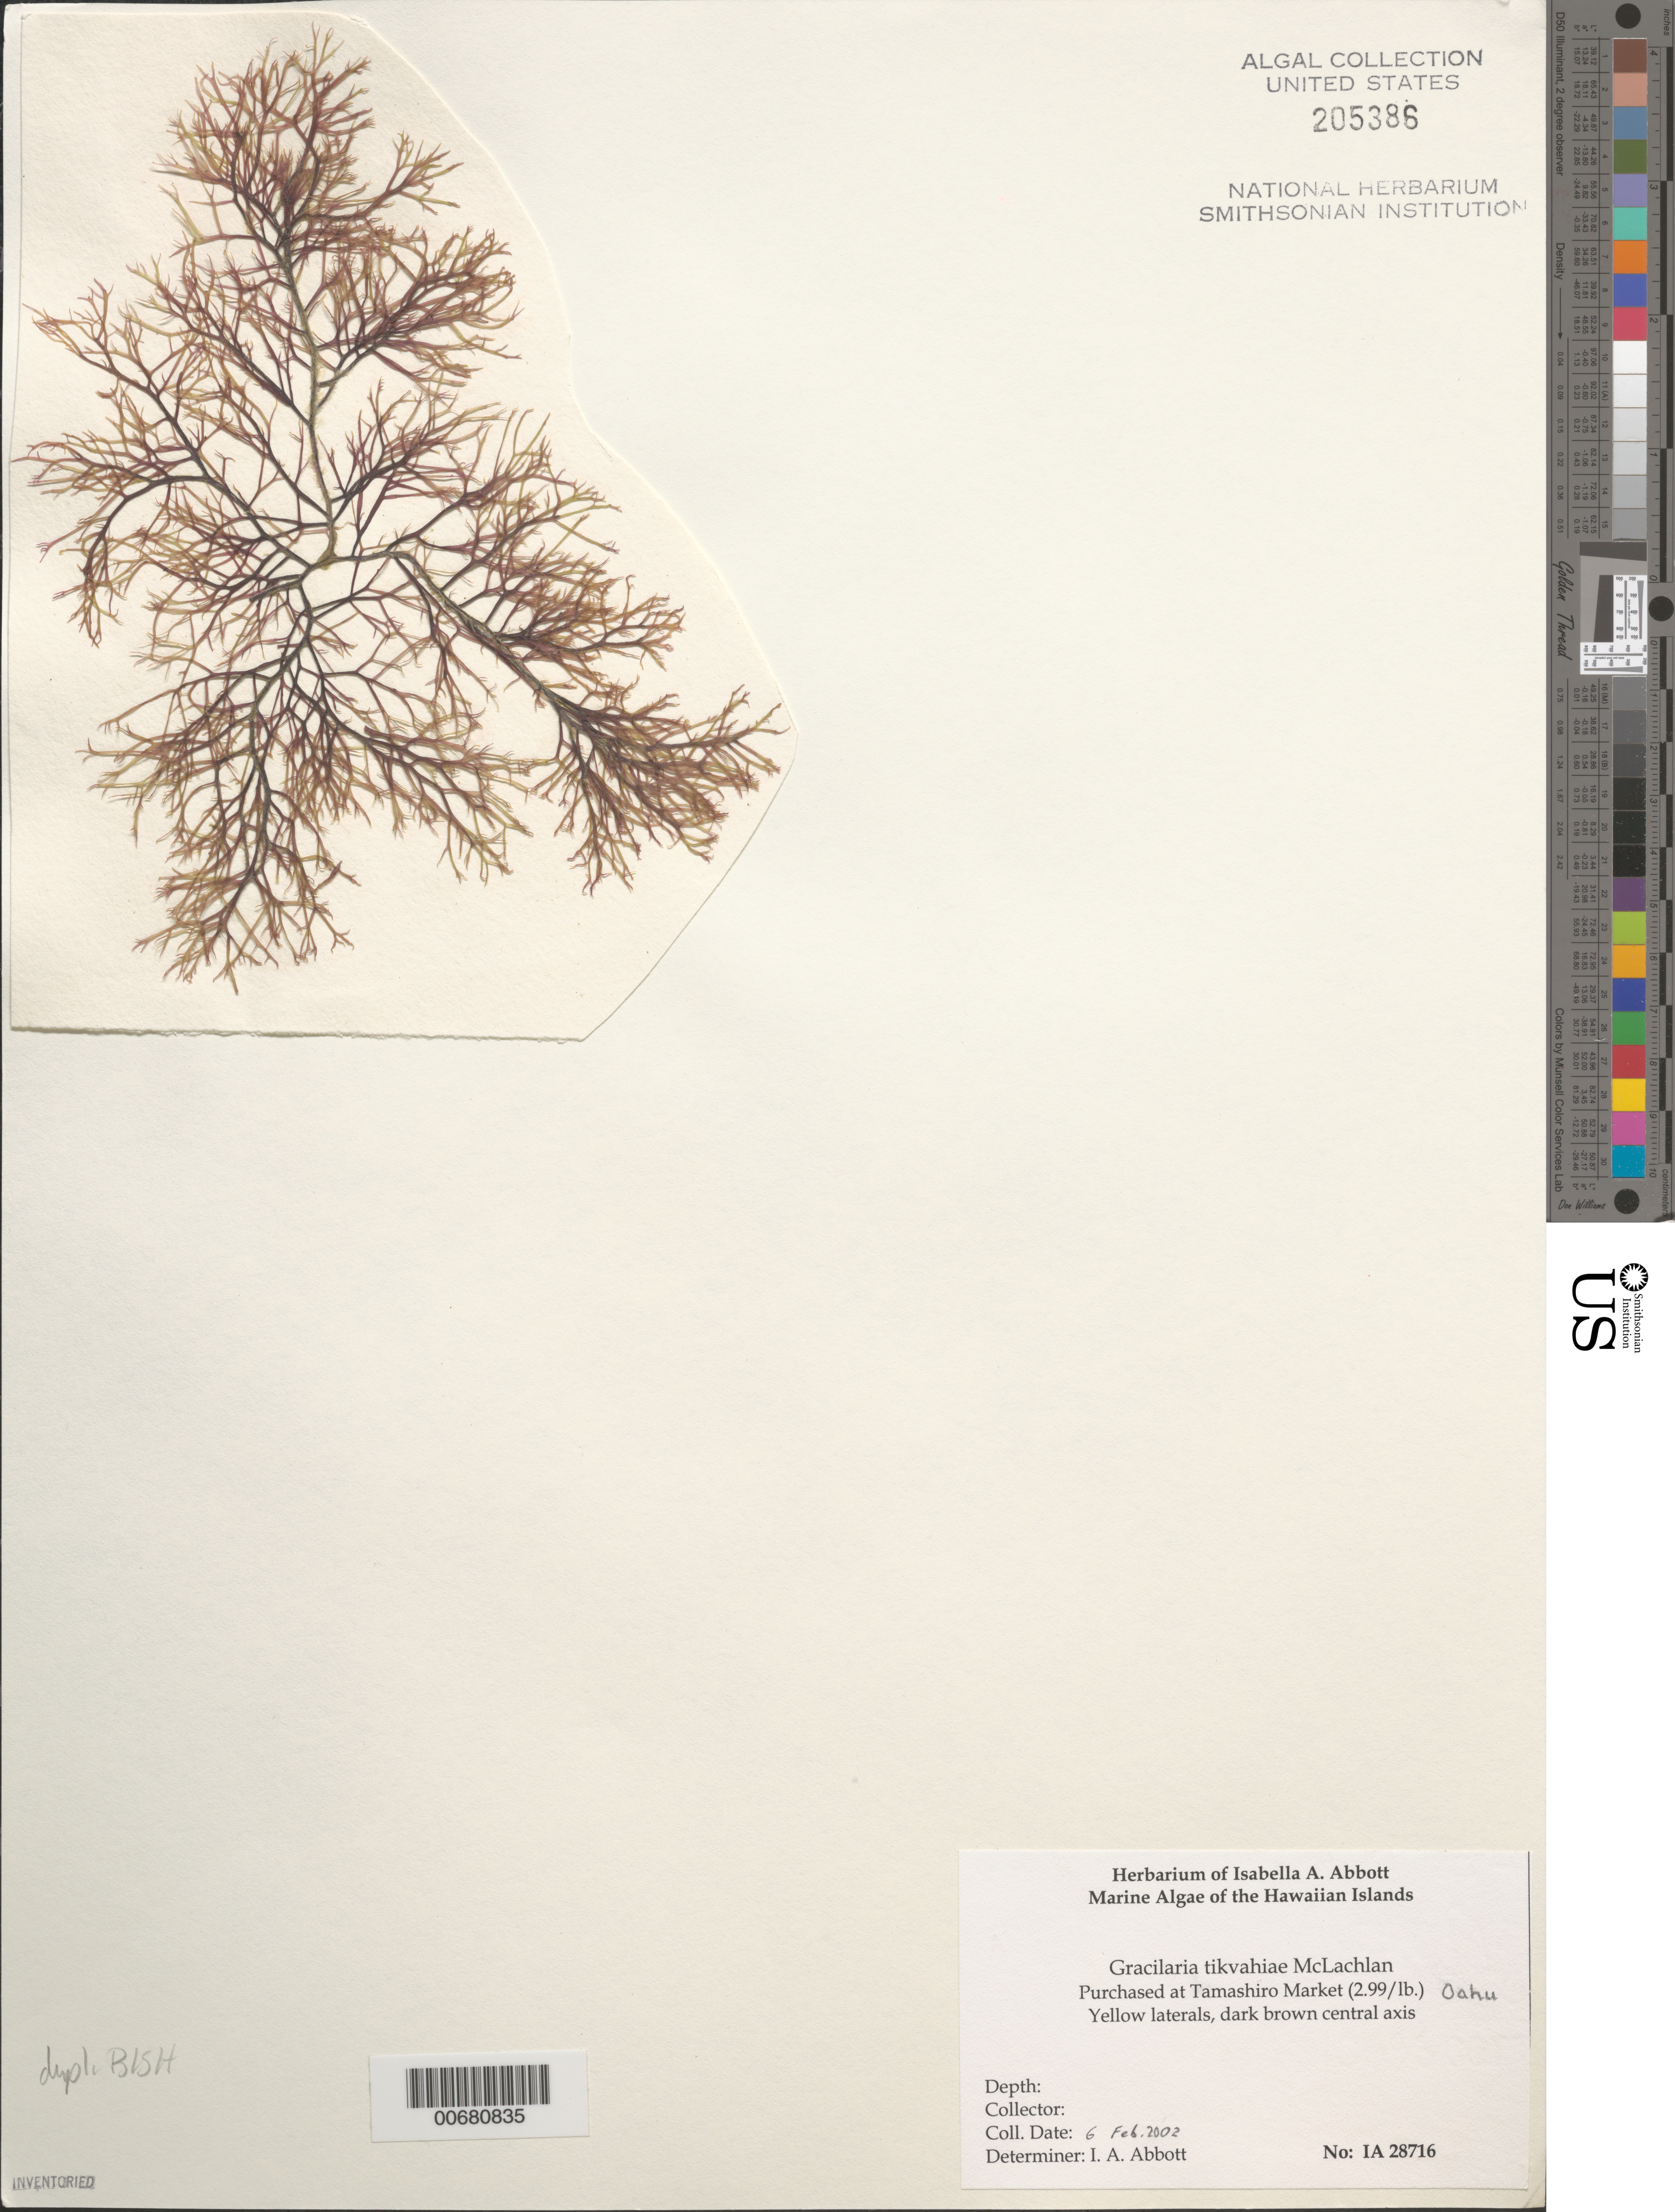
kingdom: Plantae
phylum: Rhodophyta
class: Florideophyceae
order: Gracilariales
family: Gracilariaceae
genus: Gracilaria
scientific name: Gracilaria tikvahiae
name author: McLachlan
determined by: Abbott, Isabella A.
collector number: IAA 28716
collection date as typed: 06 Feb 2002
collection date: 2002-02-06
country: United States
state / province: Hawaii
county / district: Honolulu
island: Oahu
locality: Purchased at Tamashiro Market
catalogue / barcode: US 205386